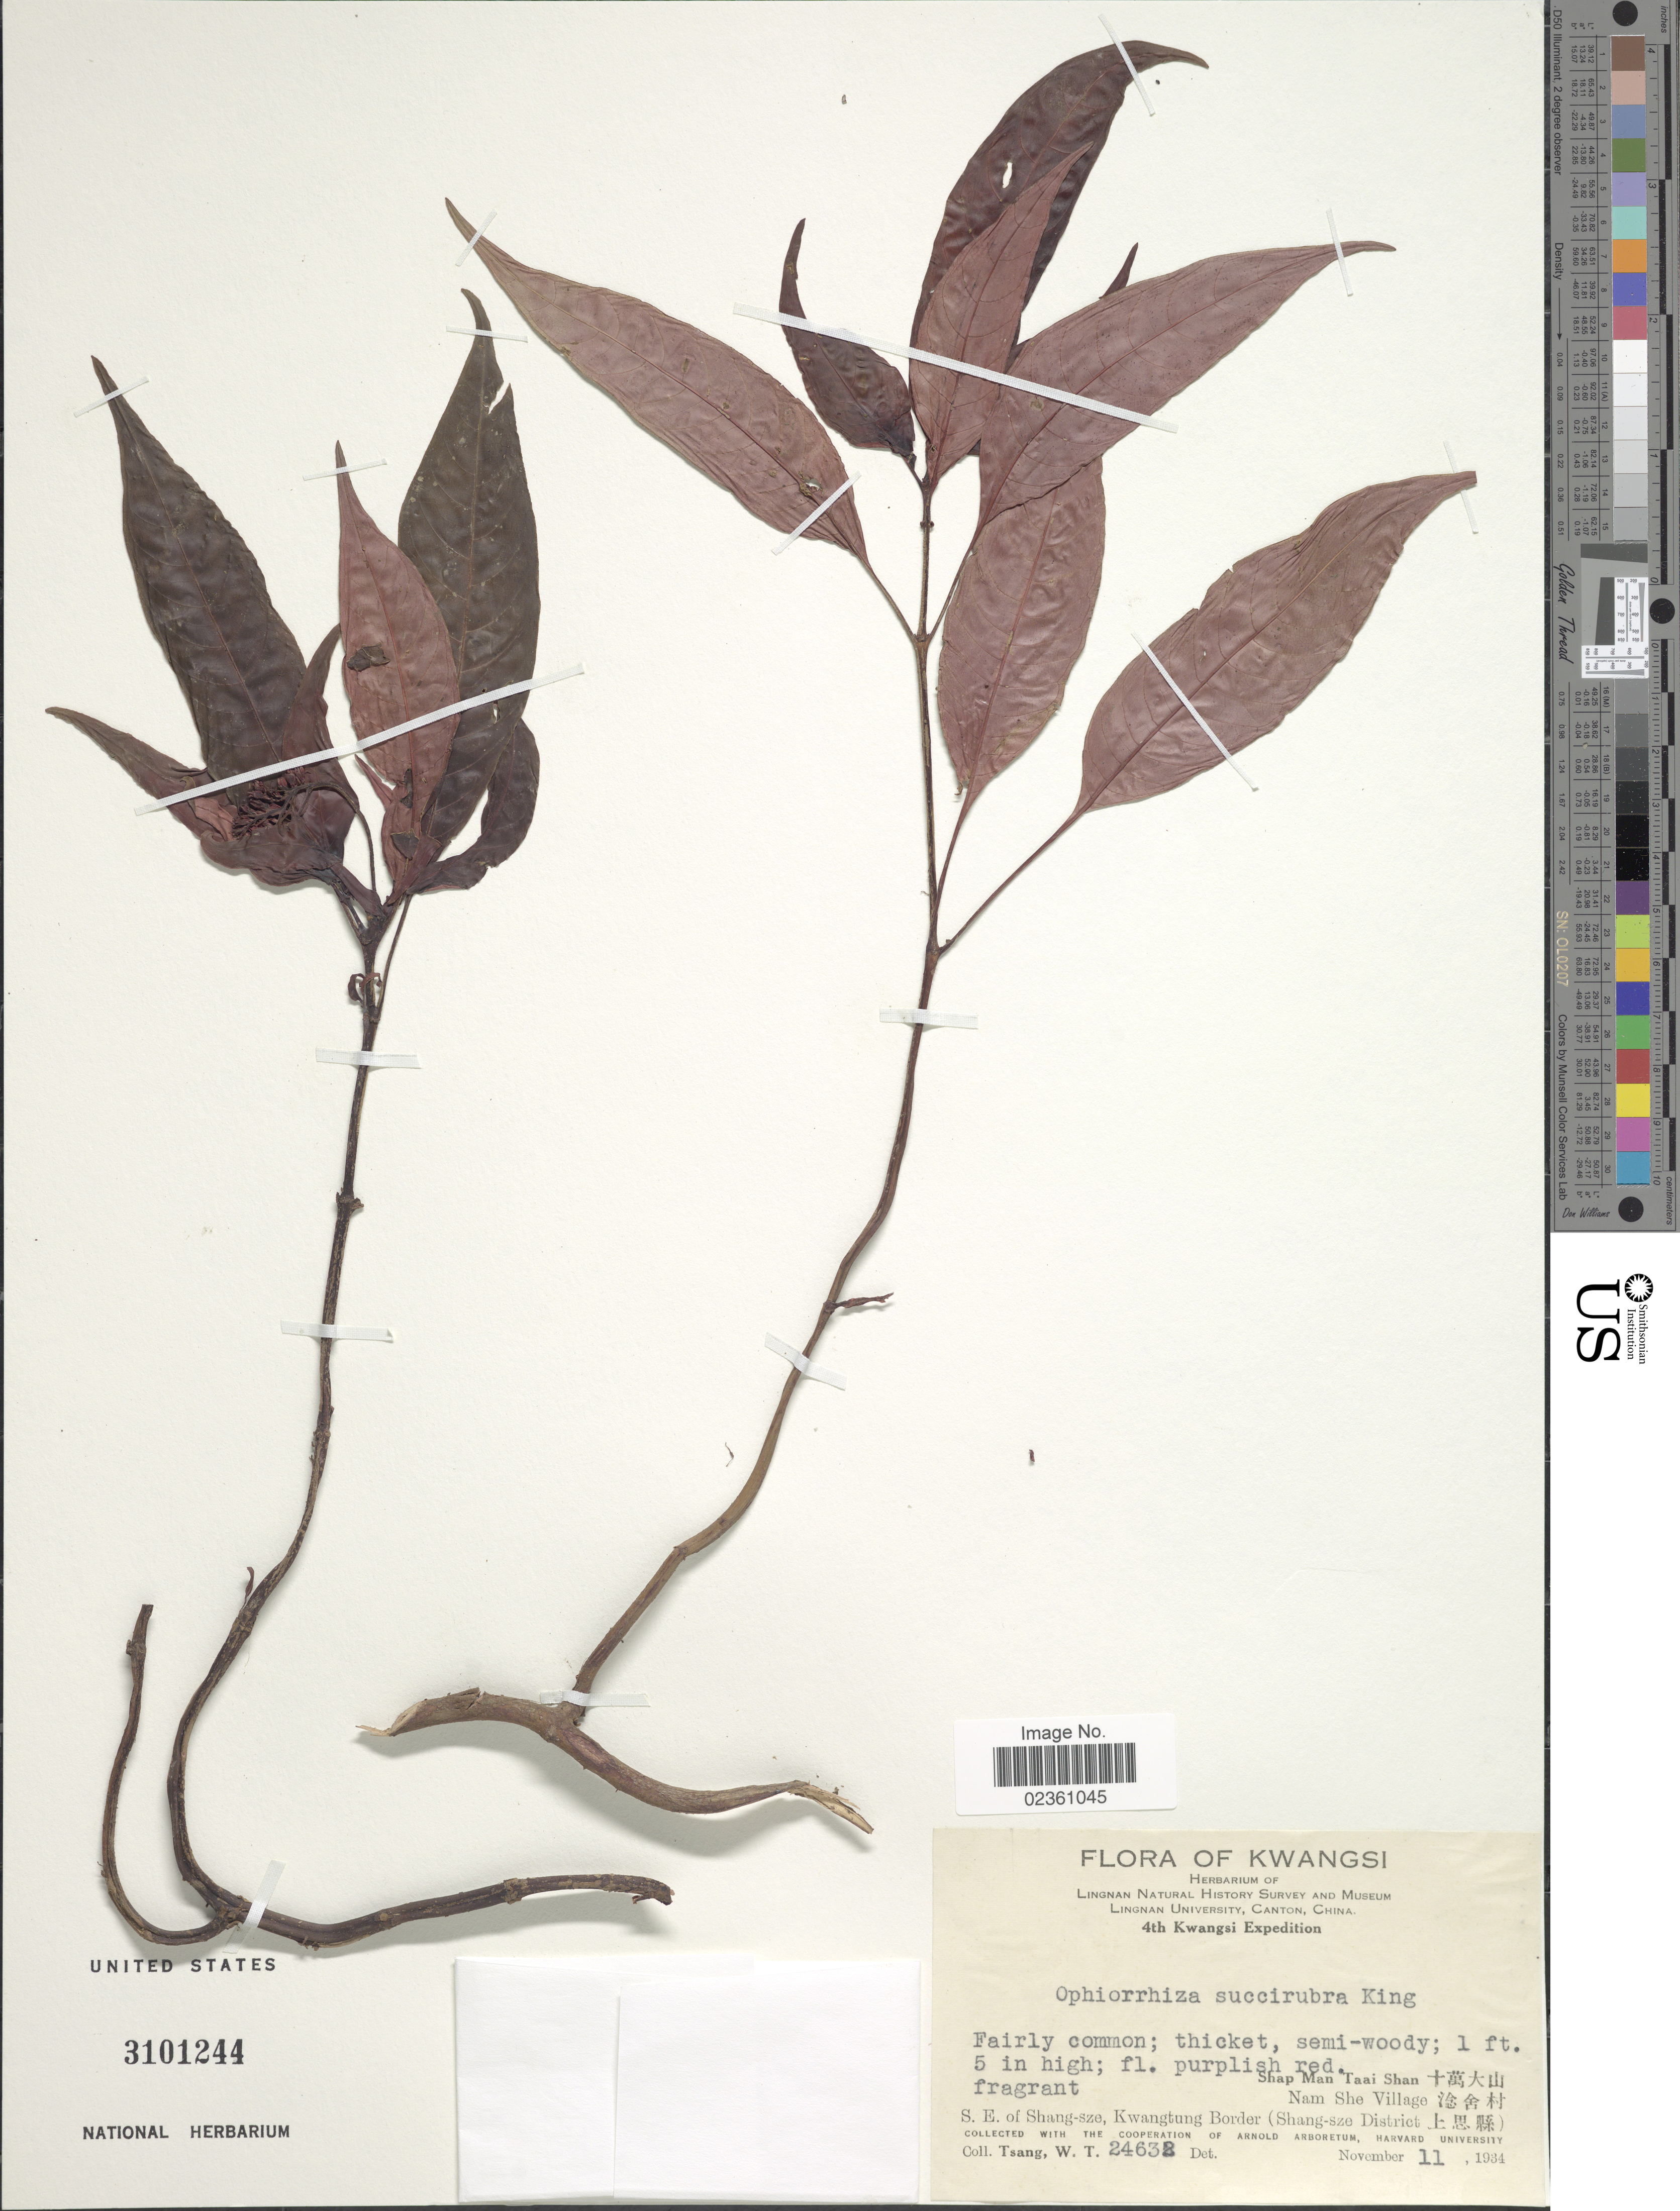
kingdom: Plantae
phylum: Tracheophyta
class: Magnoliopsida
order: Gentianales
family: Rubiaceae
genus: Ophiorrhiza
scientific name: Ophiorrhiza succirubra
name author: King ex Hook. f.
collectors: W. T. Tsang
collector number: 24632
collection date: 1934-11-11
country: China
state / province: Guangxi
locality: Kwangsi, Shap man Taai Shan, Nam She Village, S.E. of Shang-sz, Kwangtung Border (Shang-sze District)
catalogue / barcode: US 3101244